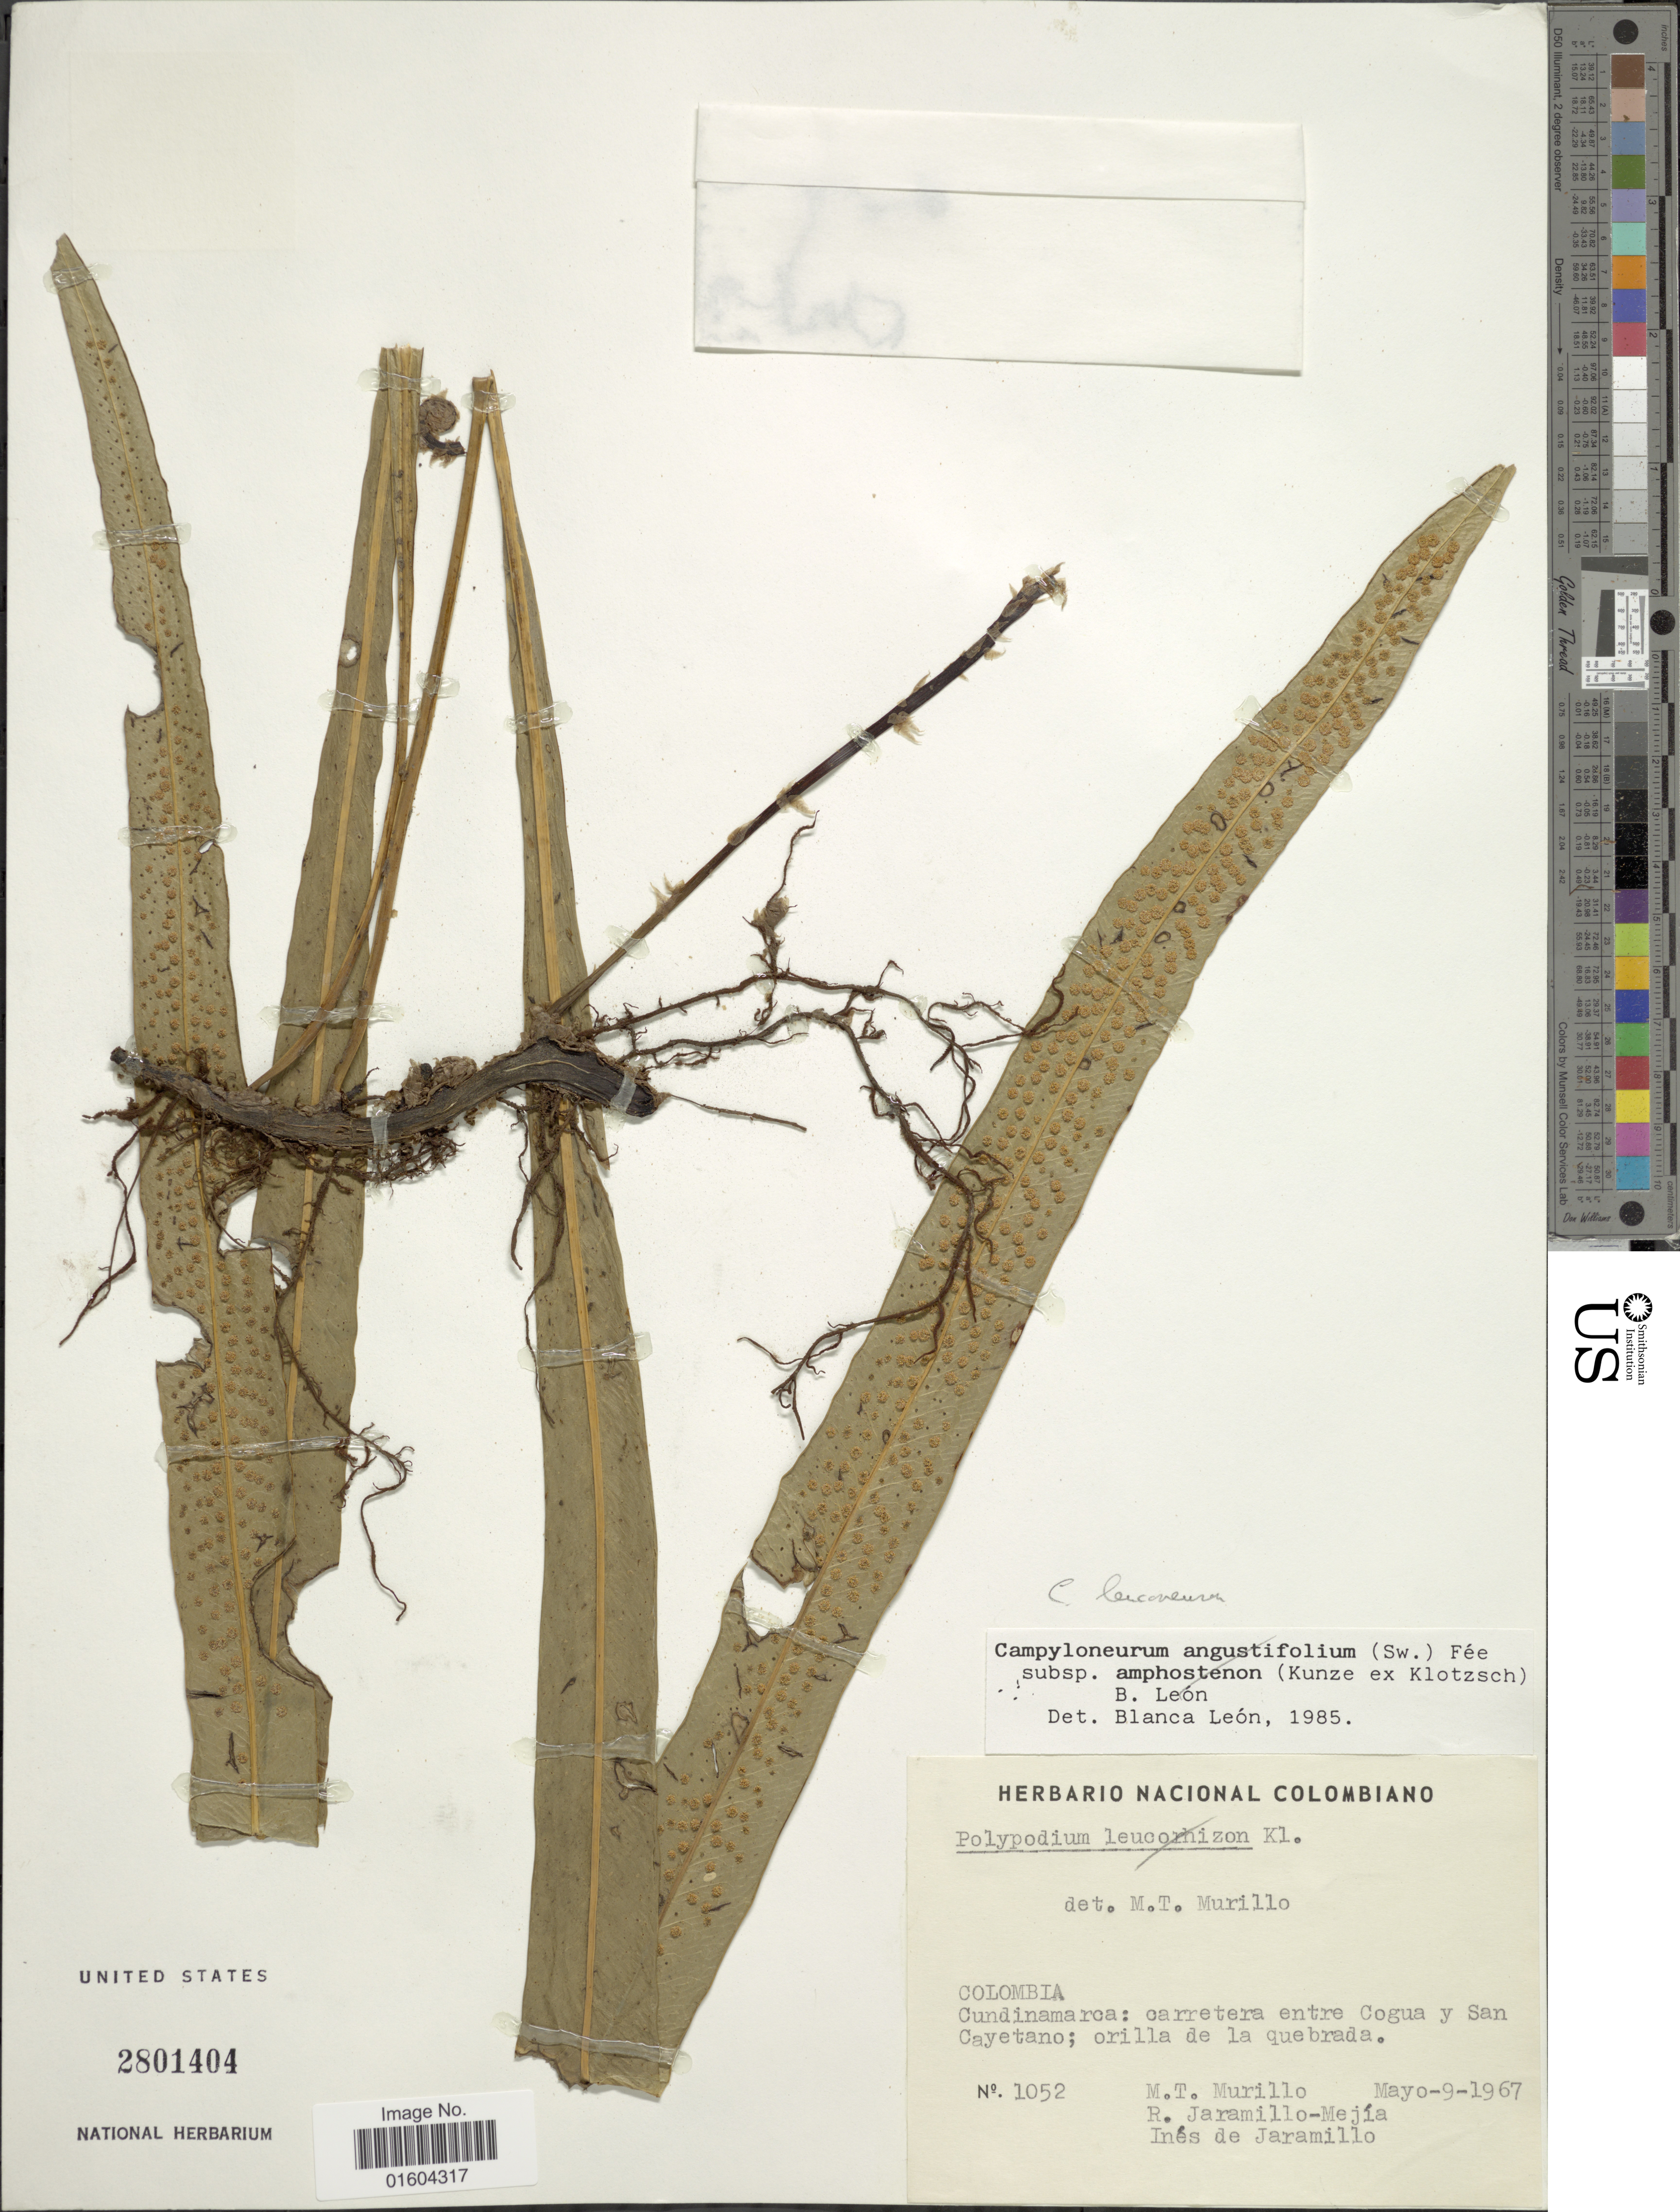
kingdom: Plantae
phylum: Tracheophyta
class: Polypodiopsida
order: Polypodiales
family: Polypodiaceae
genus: Campyloneurum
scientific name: Campyloneurum densifolium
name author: (Hieron.) Lellinger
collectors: M. Murillo, R. Mejia & I. Jaramillo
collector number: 1052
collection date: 1967-05-09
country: Colombia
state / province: Cundinamarca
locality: Colombia, Cundinamarca: Carretera entre Cogua y San Cayetano; orilla de la quebrada.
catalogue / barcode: US 2801404